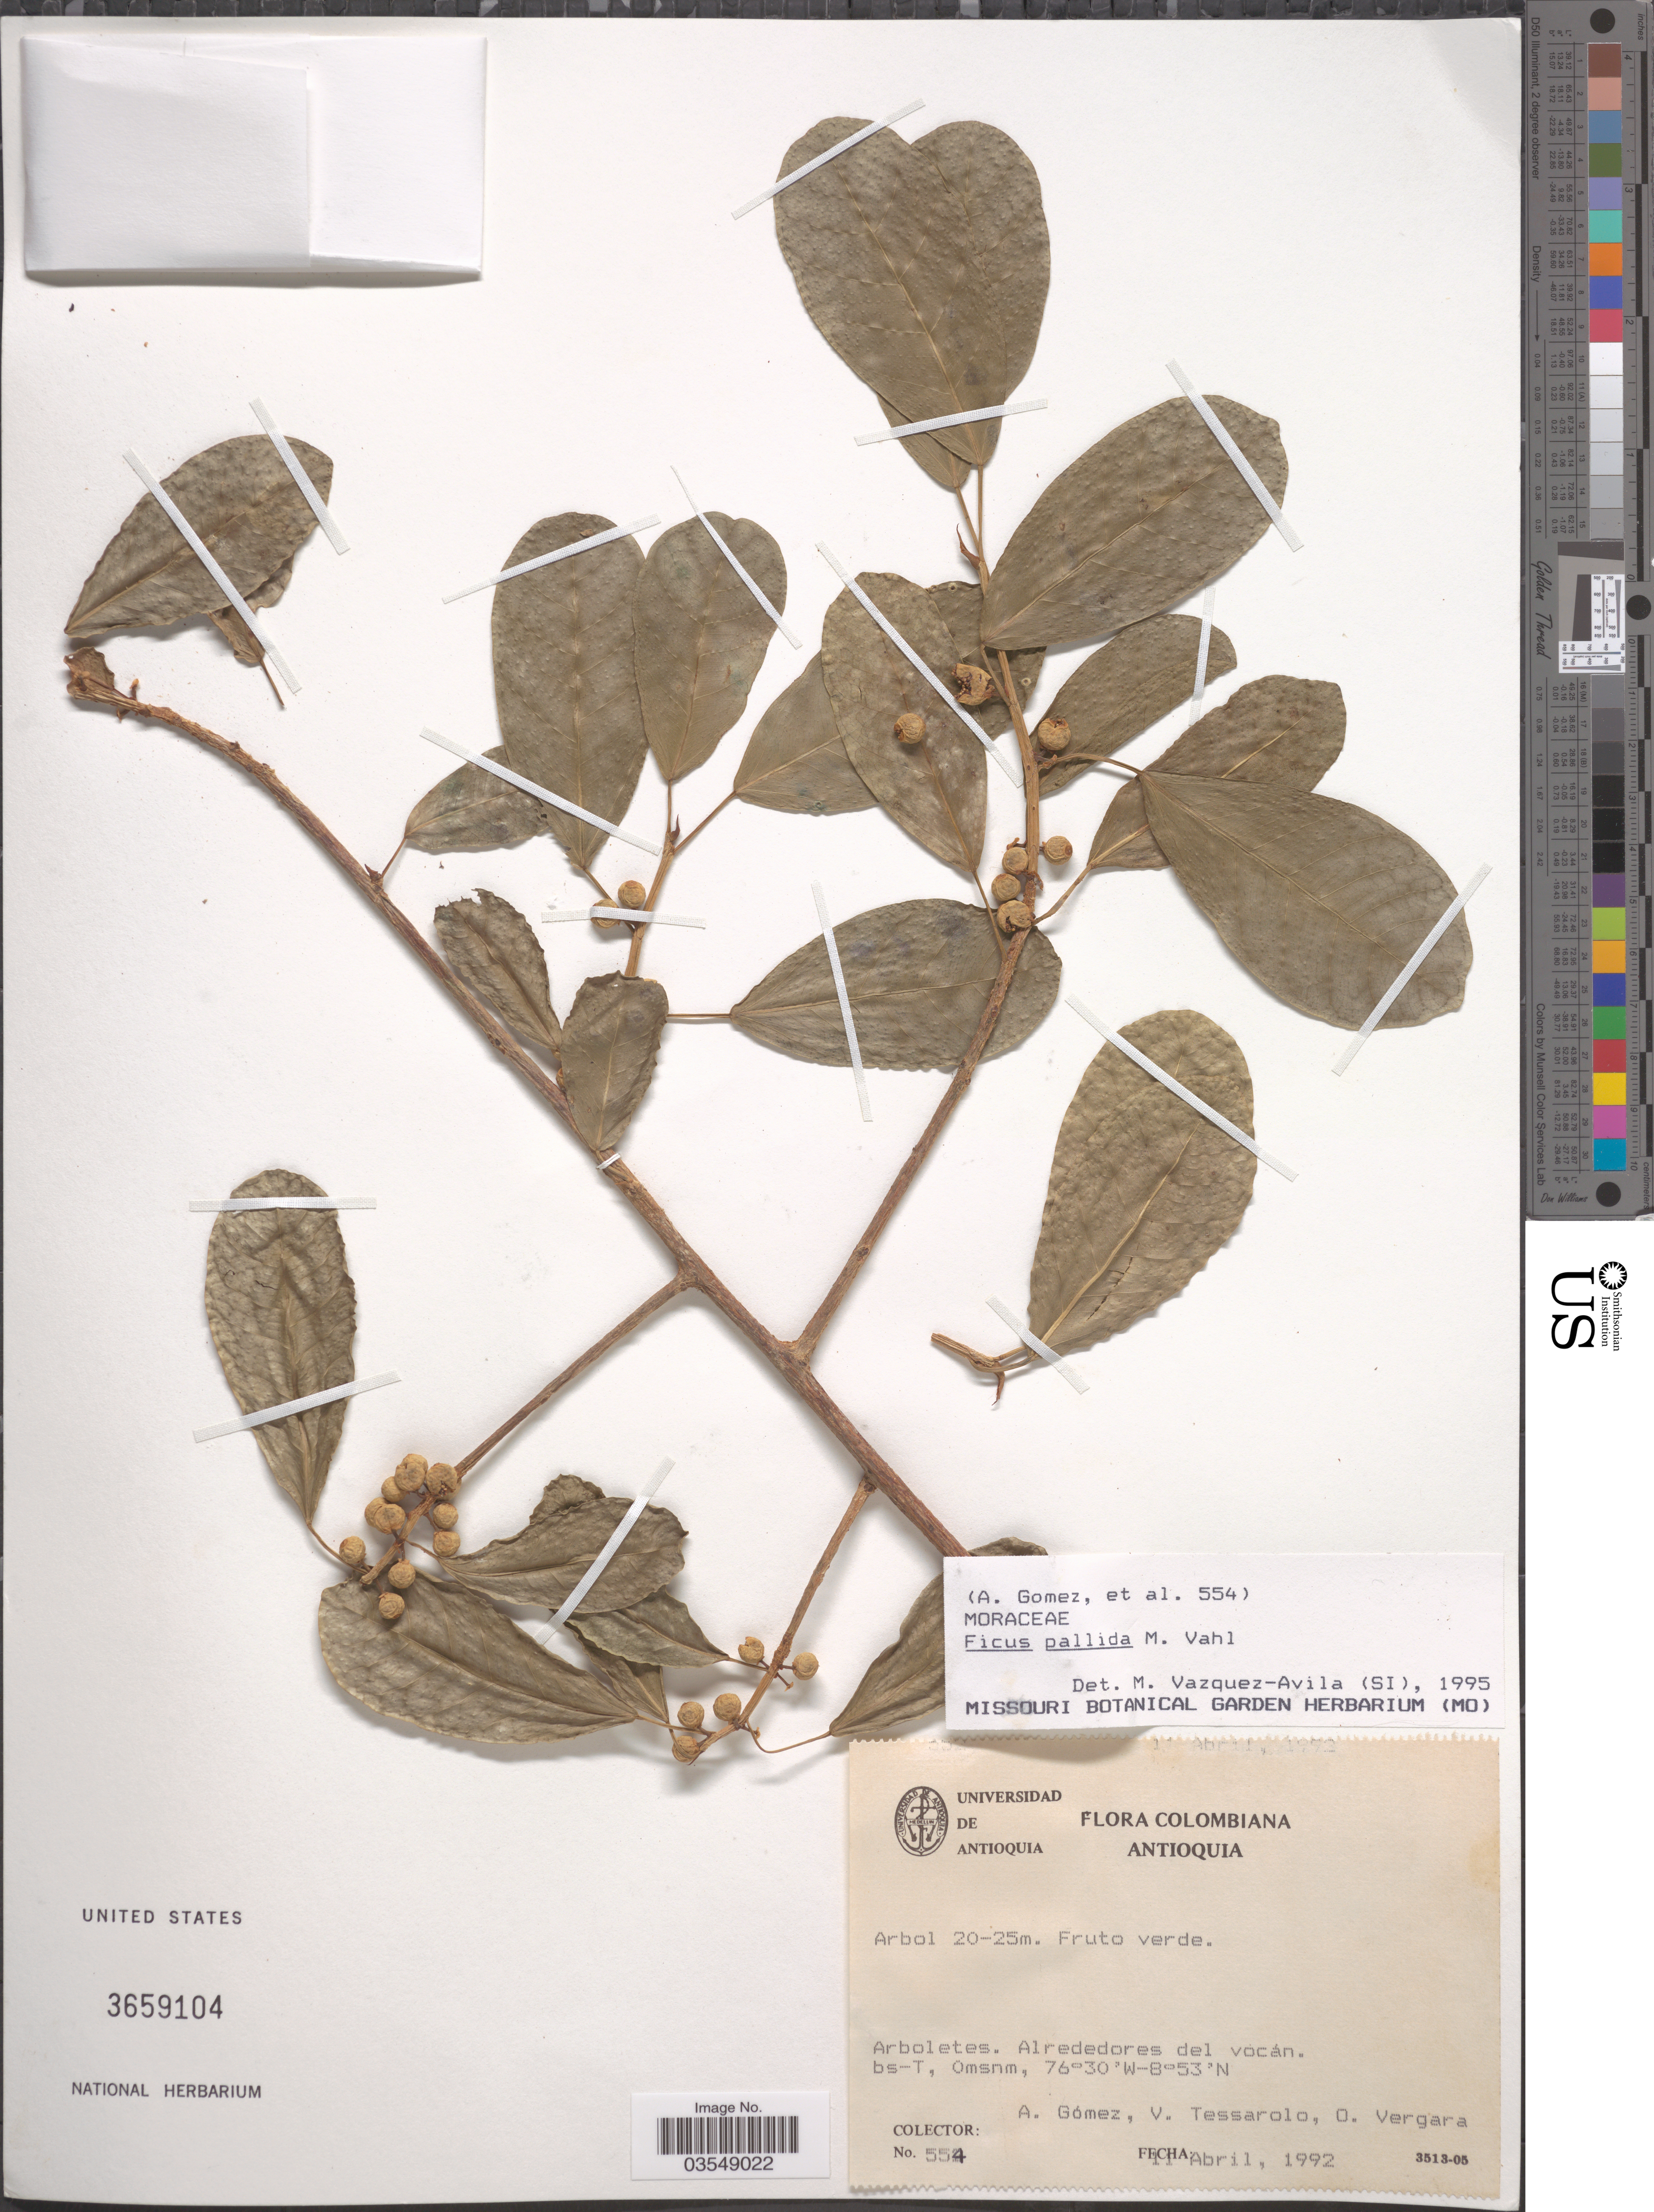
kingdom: Plantae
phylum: Tracheophyta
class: Magnoliopsida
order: Rosales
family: Moraceae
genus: Ficus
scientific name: Ficus pallida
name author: Vahl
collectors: A. Gómez, V. Tessarolo & O. Vergara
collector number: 554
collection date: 1992-04-11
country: Colombia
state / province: Antioquia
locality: Alrededores del vocán.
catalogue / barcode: US 3659104